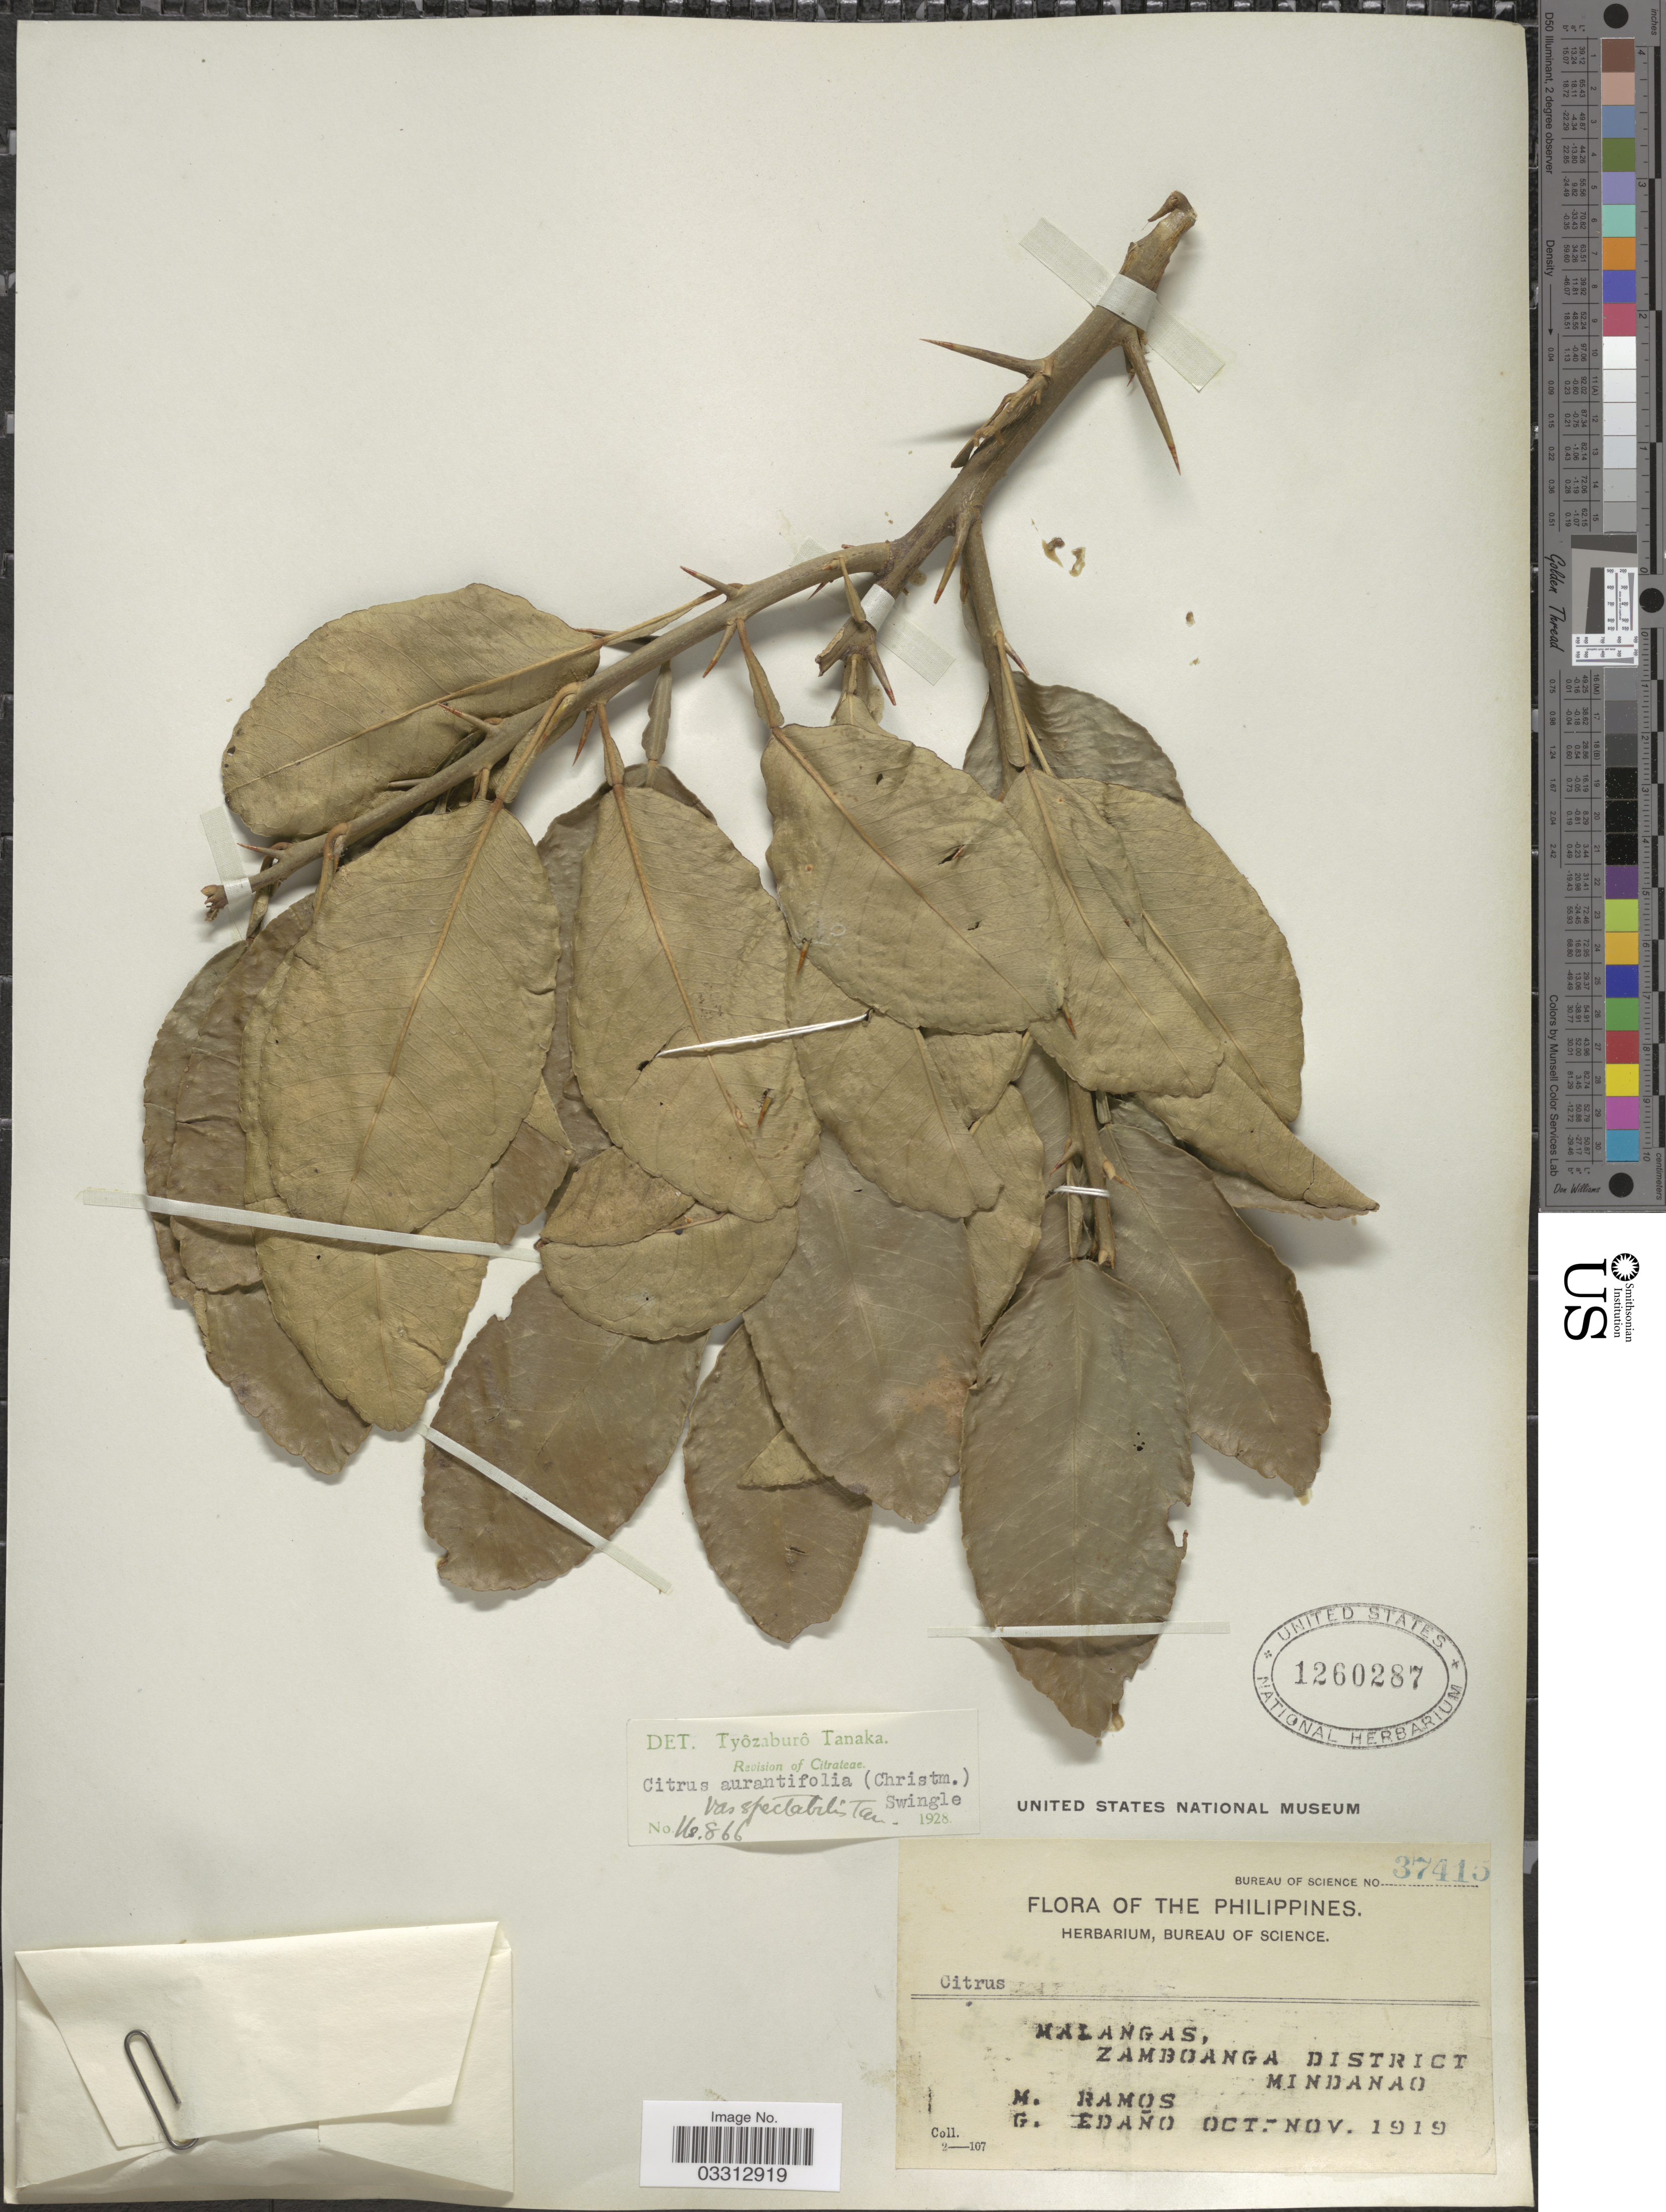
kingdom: Plantae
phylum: Tracheophyta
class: Magnoliopsida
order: Sapindales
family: Rutaceae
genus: Citrus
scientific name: Citrus x aurantifolia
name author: (Christm.) Swingle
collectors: M. Ramos & G. Edaño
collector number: Bureau of Science 37415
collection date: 1919-10/1919-11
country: Philippines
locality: Malangas, Zamboanga District. Mindanao.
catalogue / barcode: US 1260287